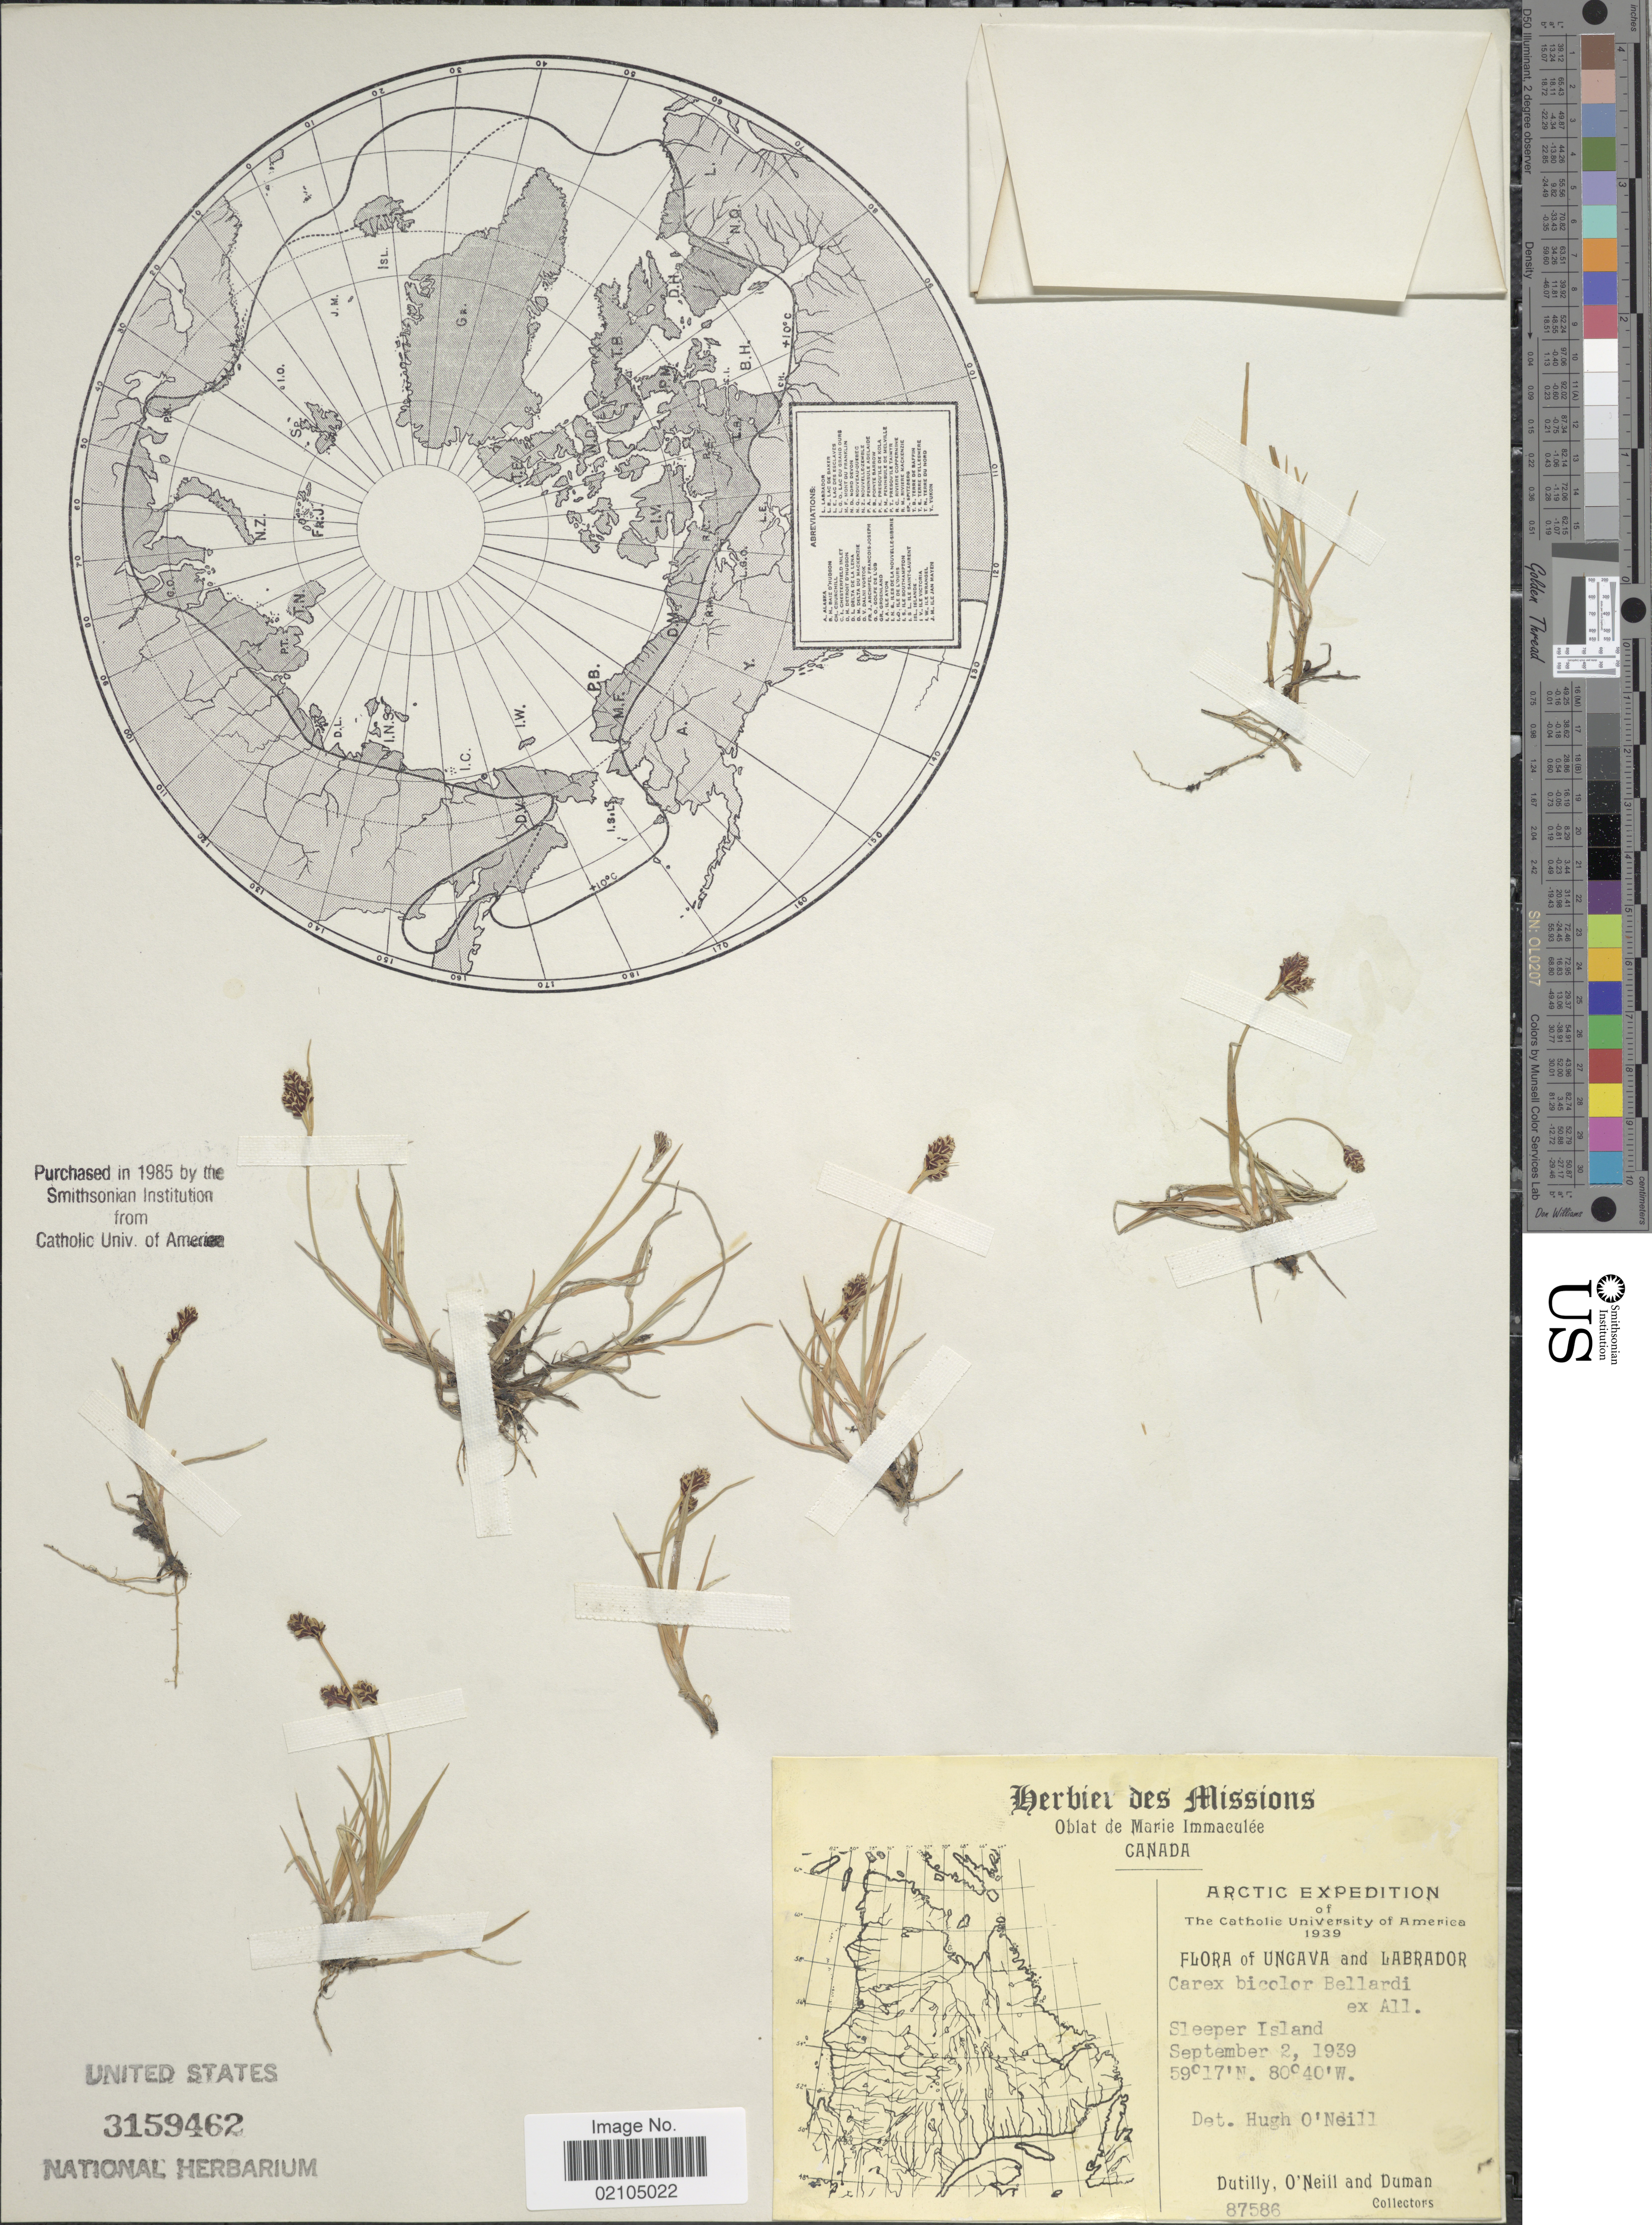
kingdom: Plantae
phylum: Tracheophyta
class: Liliopsida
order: Poales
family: Cyperaceae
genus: Carex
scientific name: Carex bicolor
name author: Bellardi ex All.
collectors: -. Dutilly, O' Neill & -. Duman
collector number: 87586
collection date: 1939-08-02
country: Canada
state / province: Newfoundland and Labrador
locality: Arctic. Ungava and Labrador. Sleeper Island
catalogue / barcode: US 3159462